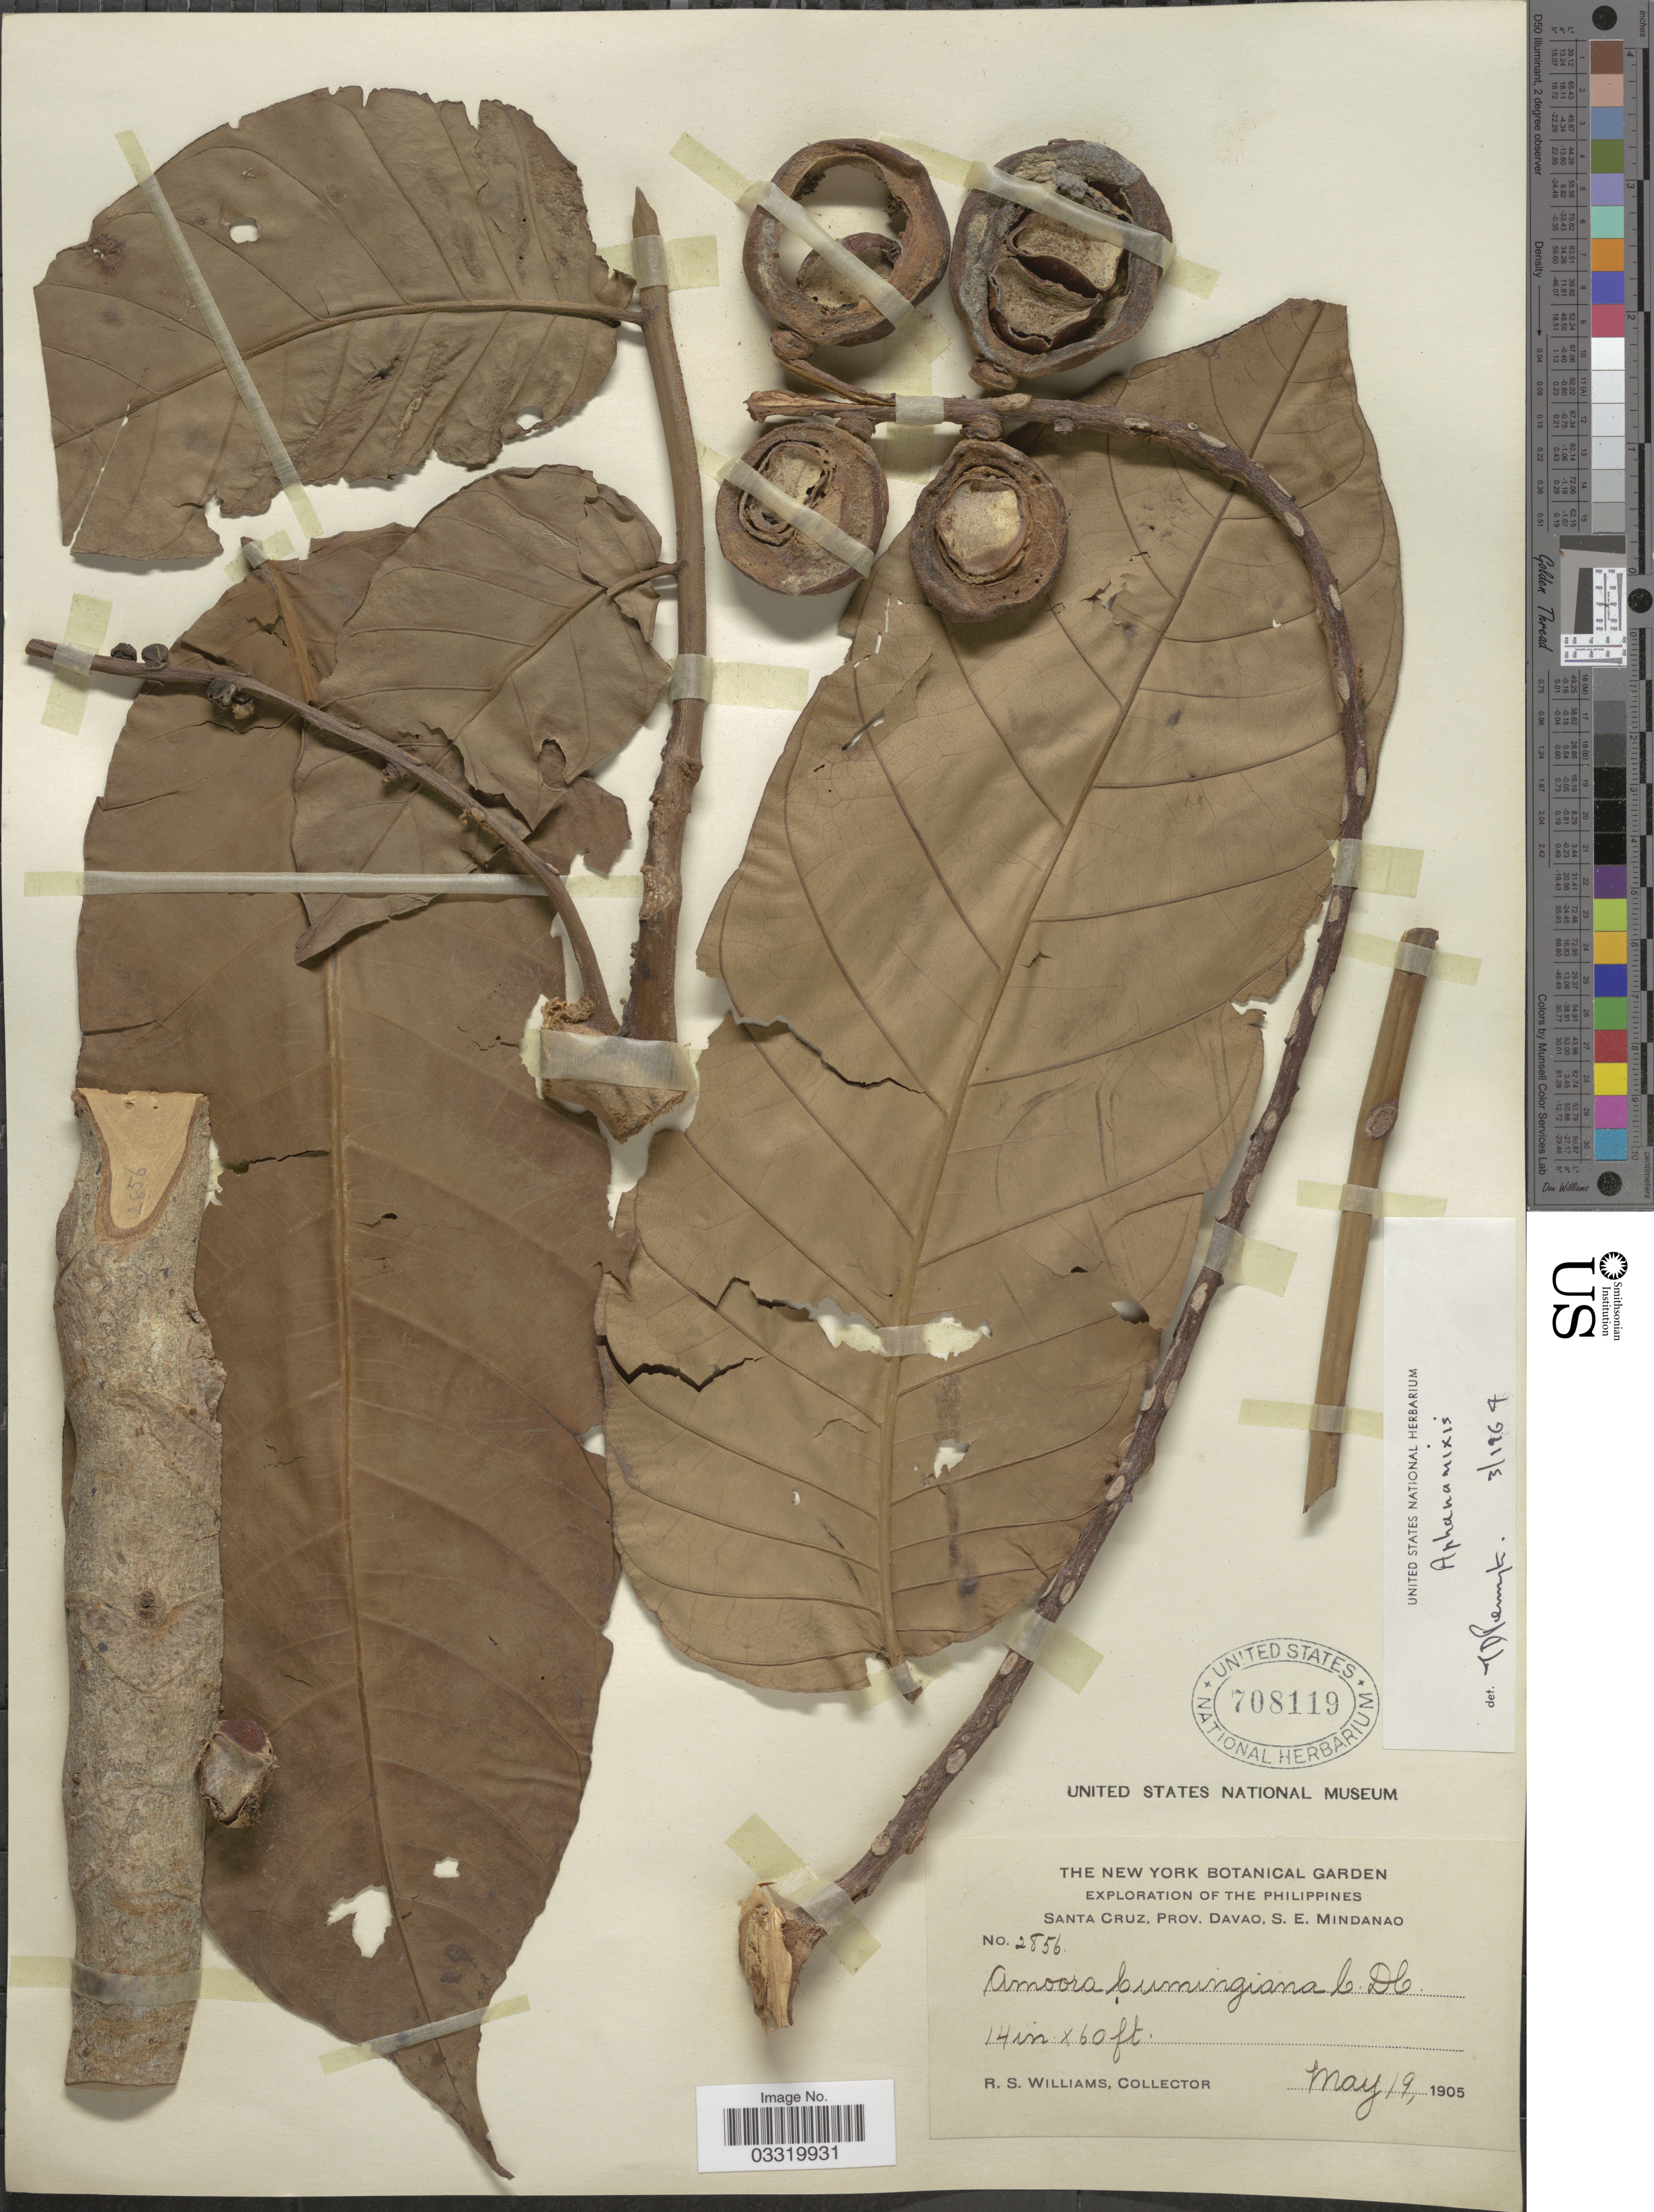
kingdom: Plantae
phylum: Tracheophyta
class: Magnoliopsida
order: Sapindales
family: Meliaceae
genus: Aphanamixis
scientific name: Aphanamixis polystachya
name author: (Wall.) R. Parker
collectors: R. S. Williams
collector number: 2856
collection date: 1905-05-19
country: Philippines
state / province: Davao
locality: Santa Cruz, Prov. Davao, S.E. Mindanao.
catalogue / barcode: US 708119